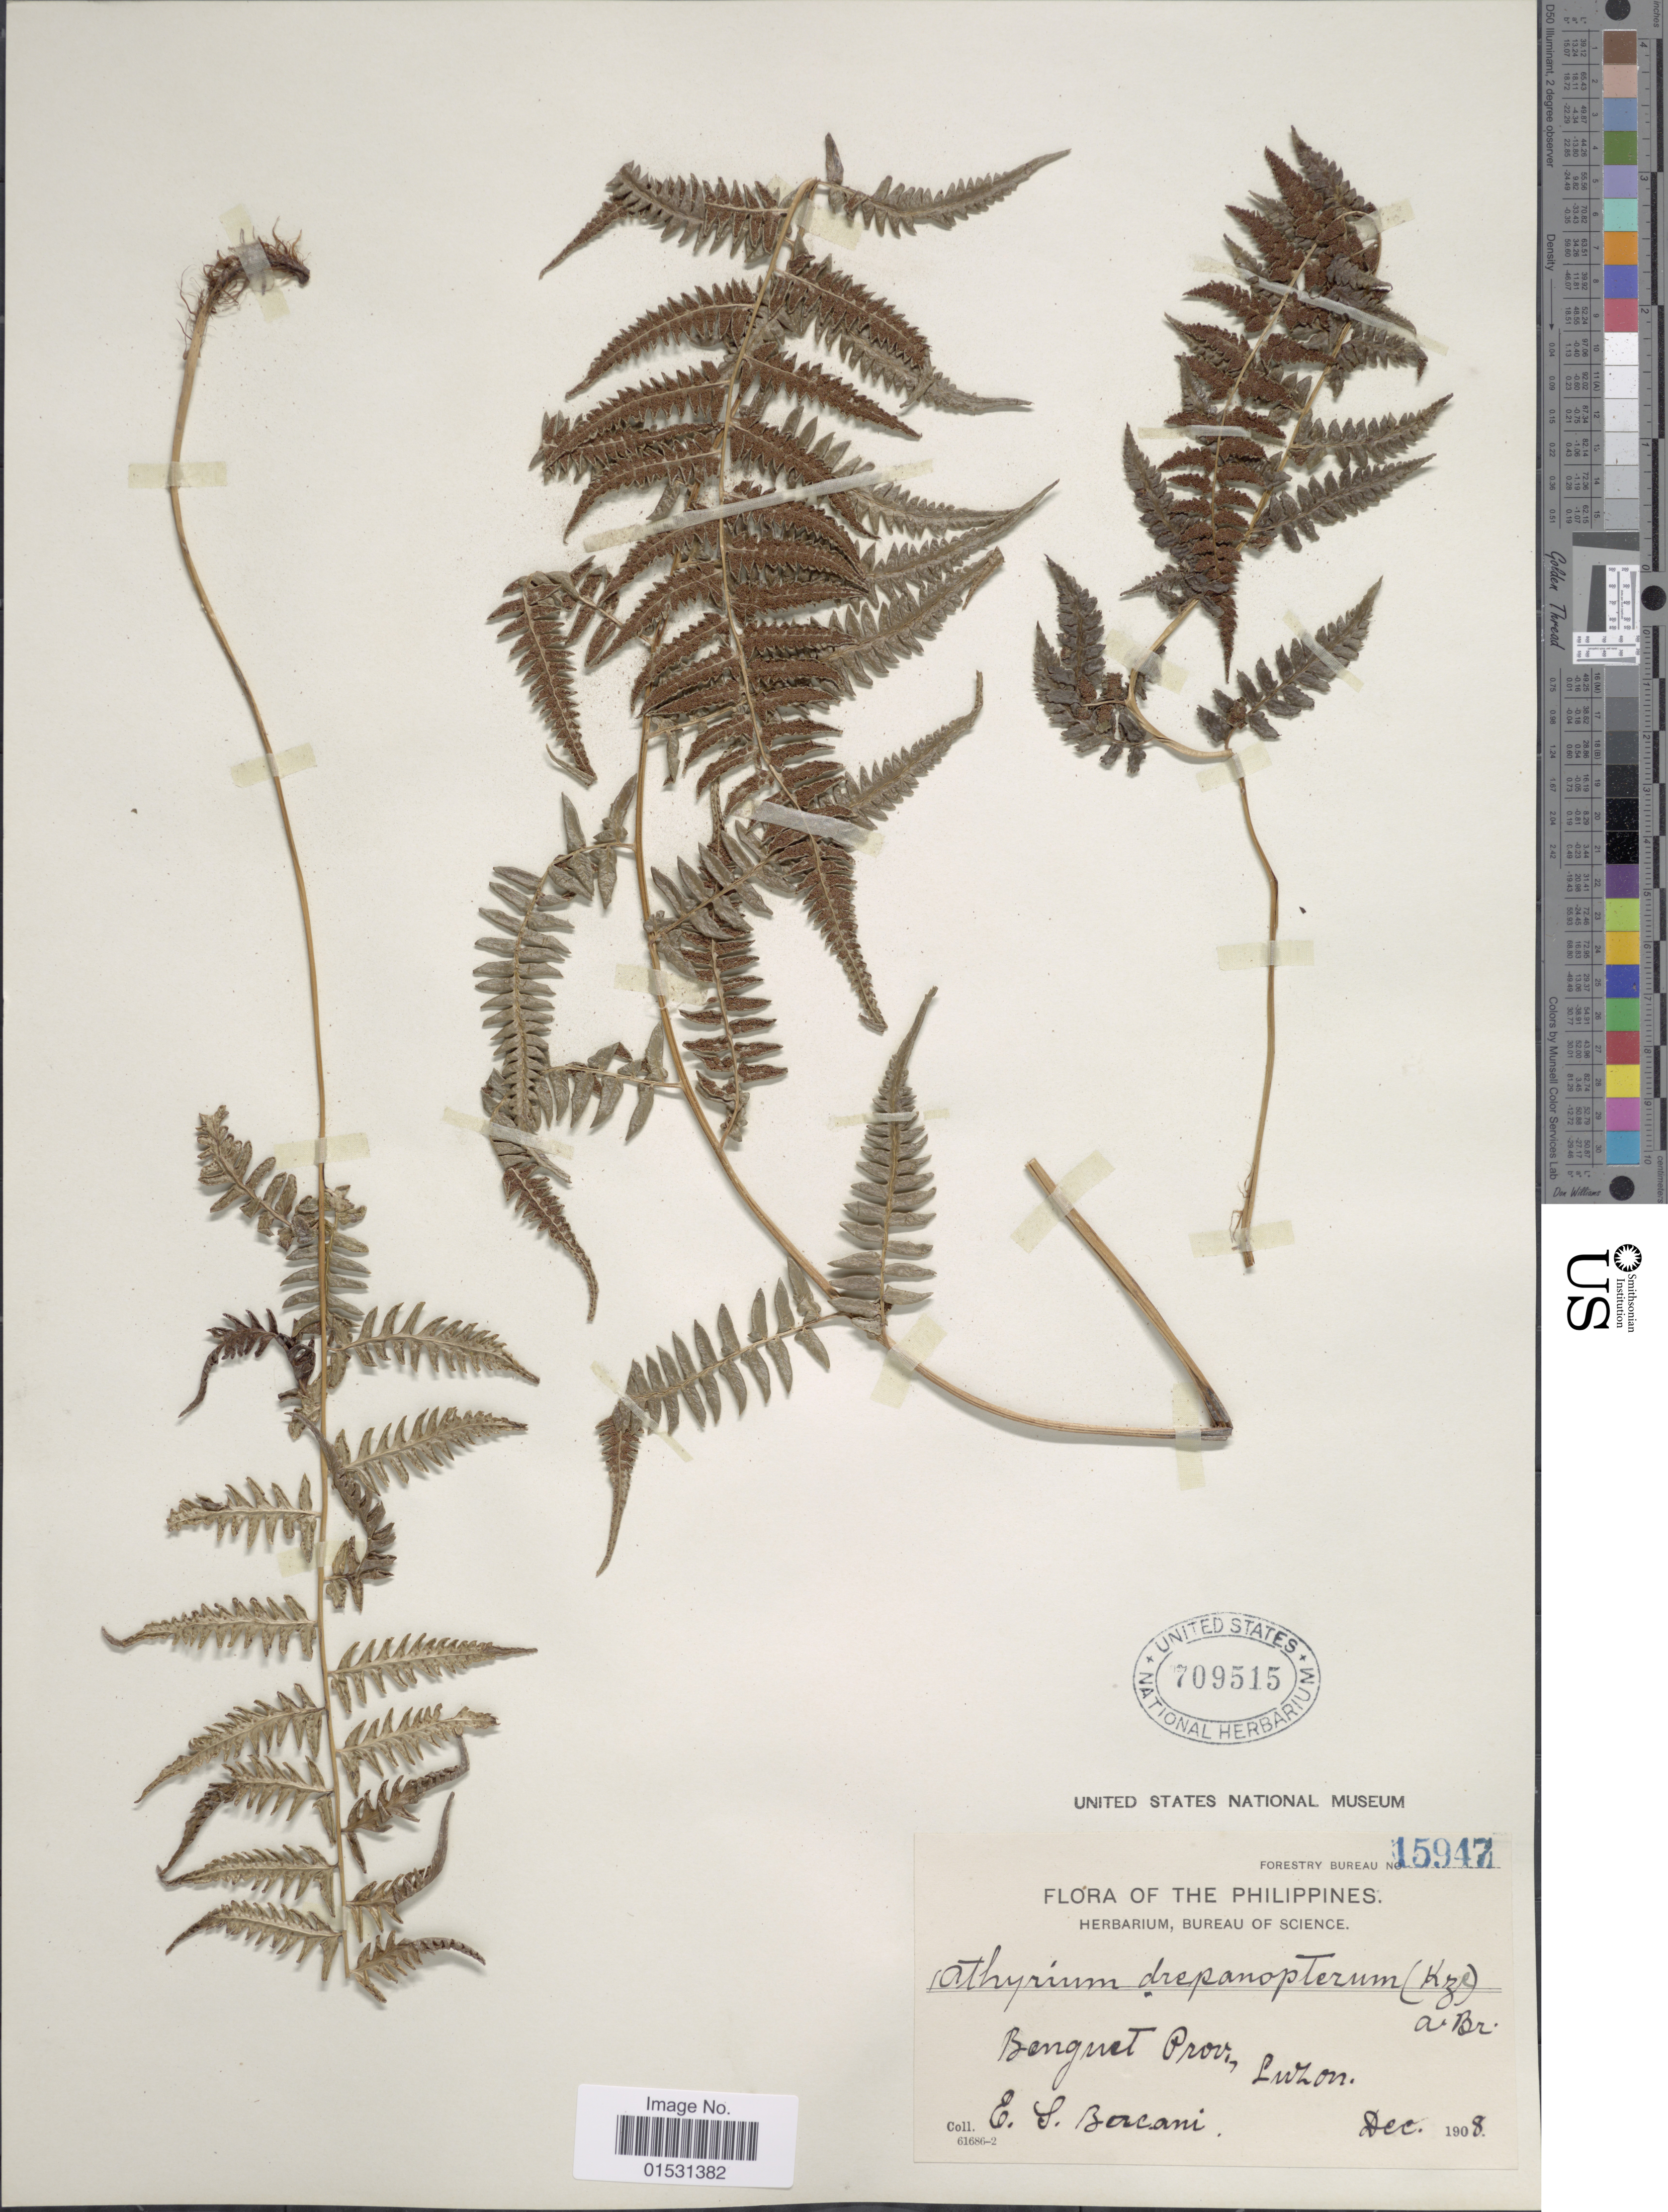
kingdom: Plantae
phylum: Tracheophyta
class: Polypodiopsida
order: Polypodiales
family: Athyriaceae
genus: Athyrium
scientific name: Athyrium drepanopterum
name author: (Kunze) A. Braun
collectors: E. Bacani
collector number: Forestry Bureau 15947*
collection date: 1908-12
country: Philippines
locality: Benguet Prov., Luzon.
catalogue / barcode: US 709515